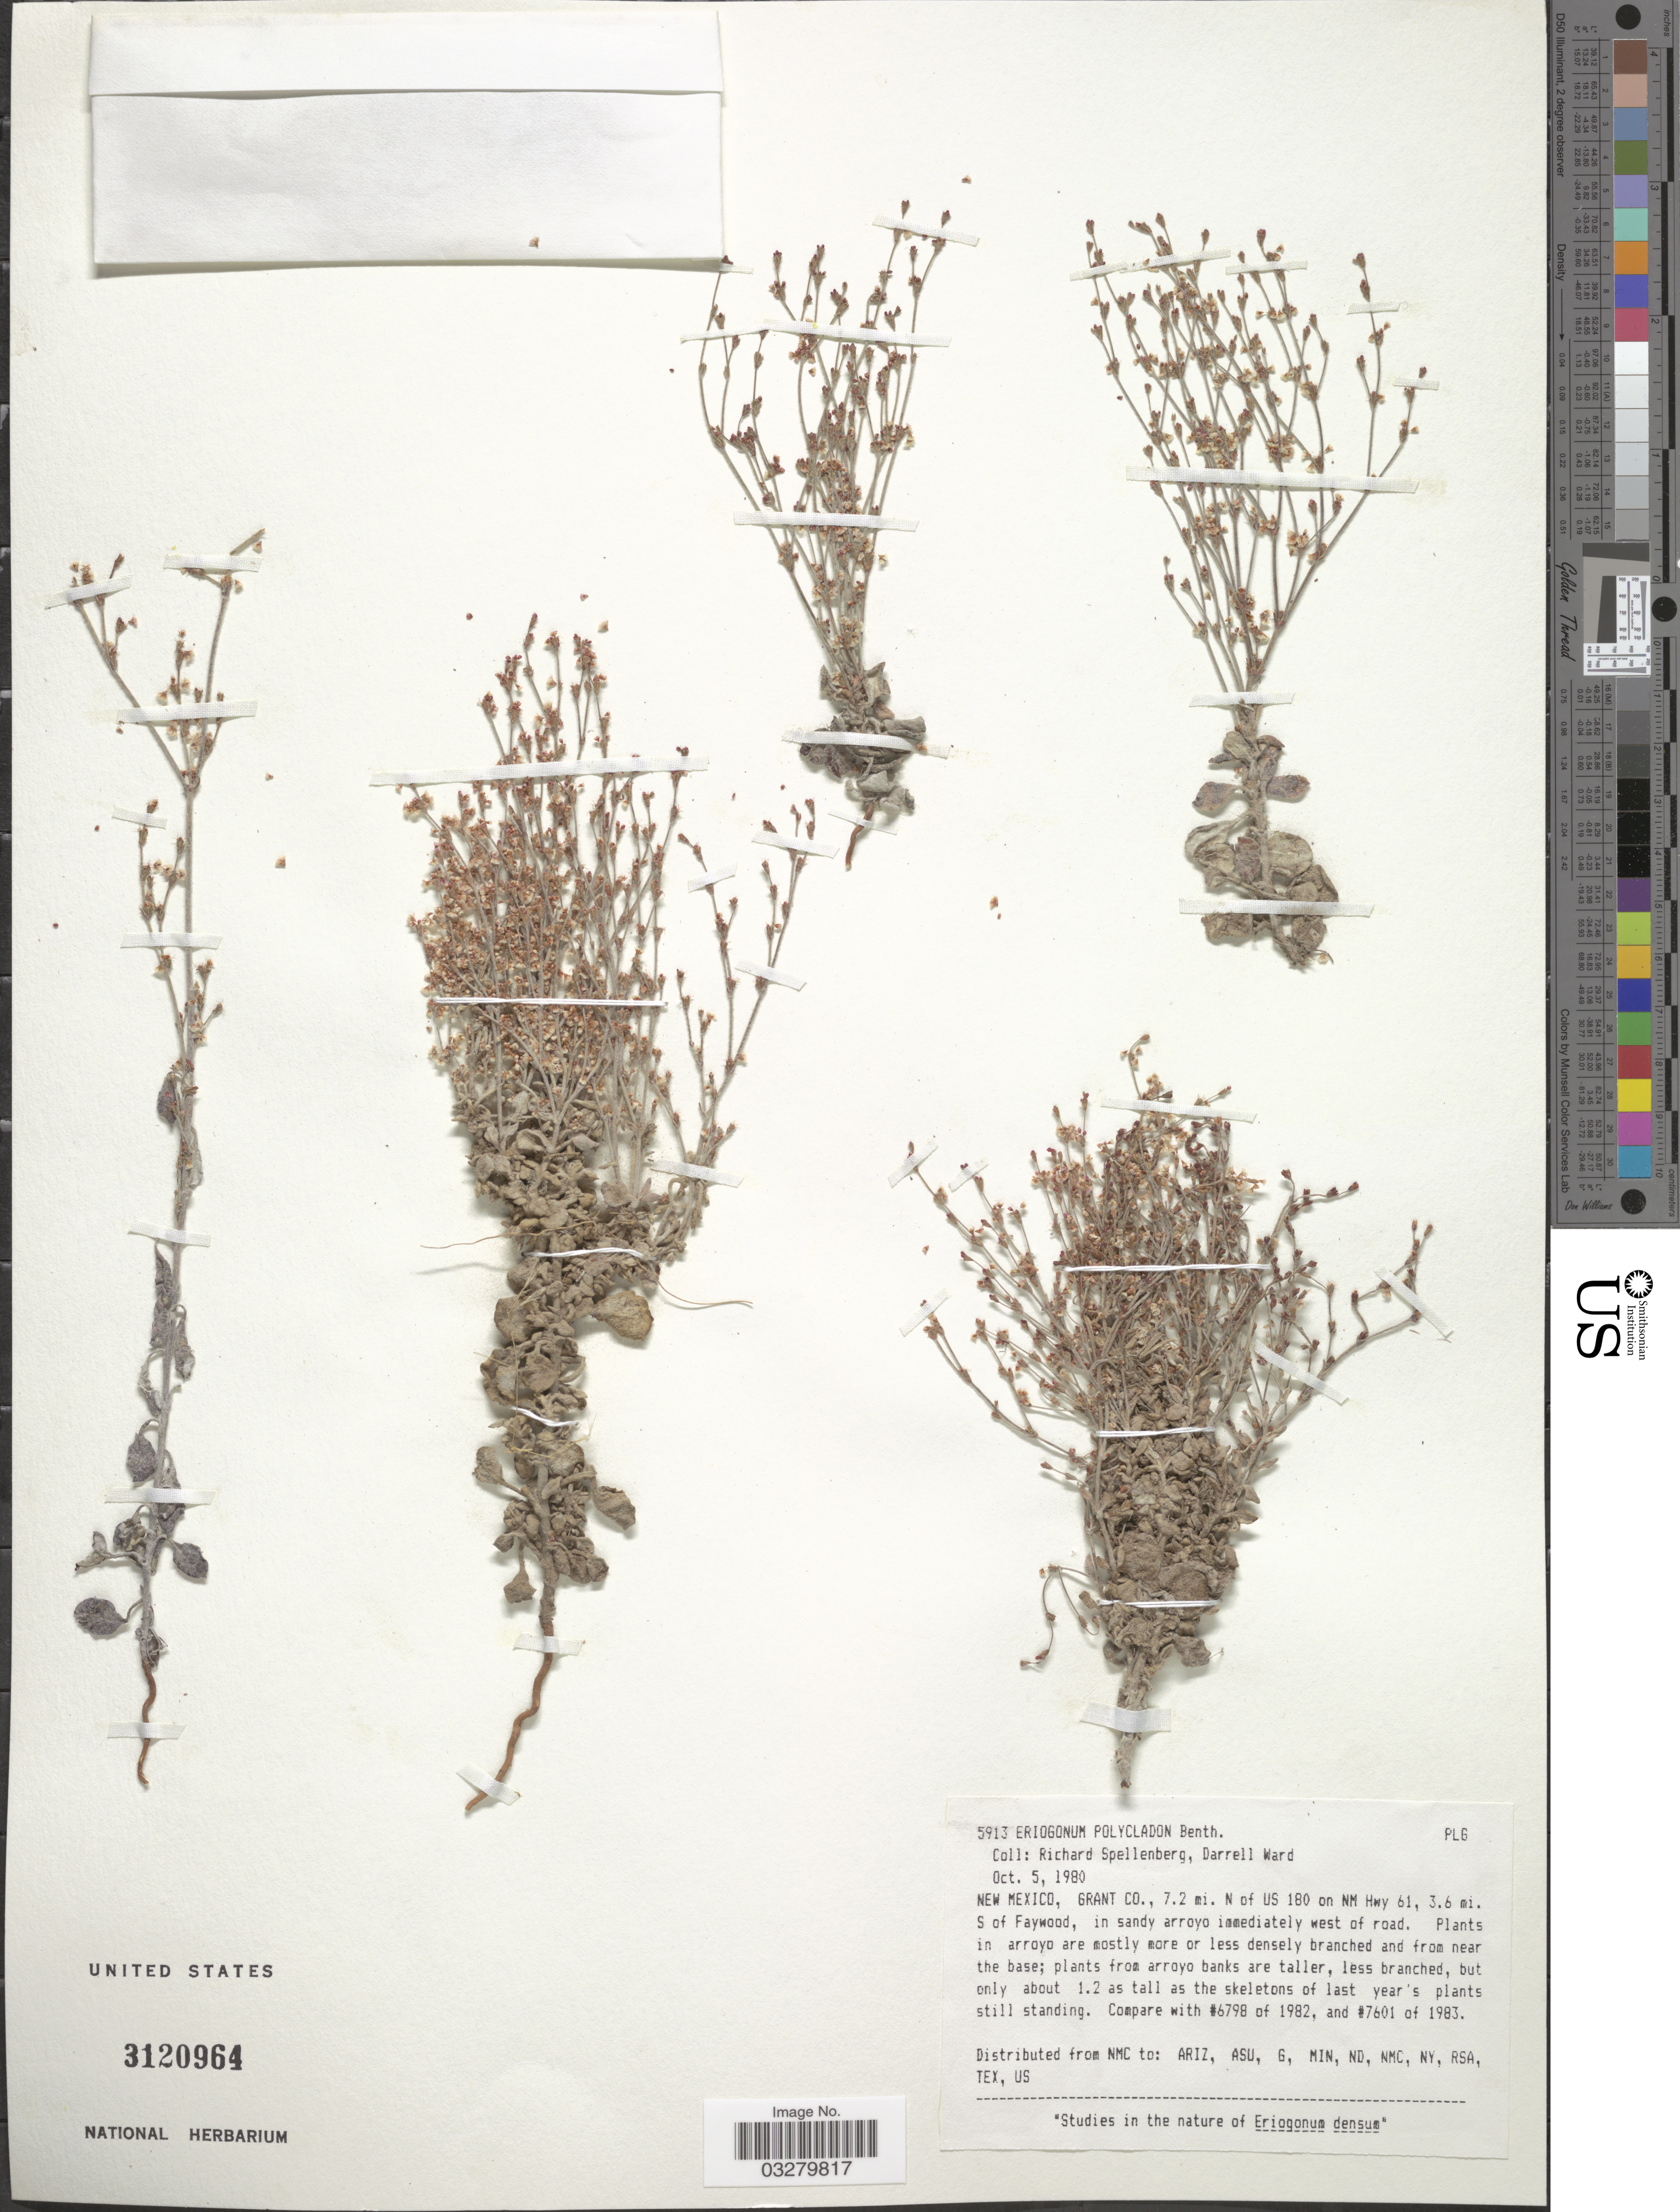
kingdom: Plantae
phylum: Tracheophyta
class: Magnoliopsida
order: Caryophyllales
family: Polygonaceae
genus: Eriogonum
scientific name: Eriogonum polycladon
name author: Benth.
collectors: R. Spellenberg & D. Ward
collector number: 5913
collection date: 1980-10-05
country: United States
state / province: New Mexico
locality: Grant Co., 7.2 mi. N of US 180 on NM Hwy 61, 3.6 mi. S of Faywood.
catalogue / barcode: US 3120964